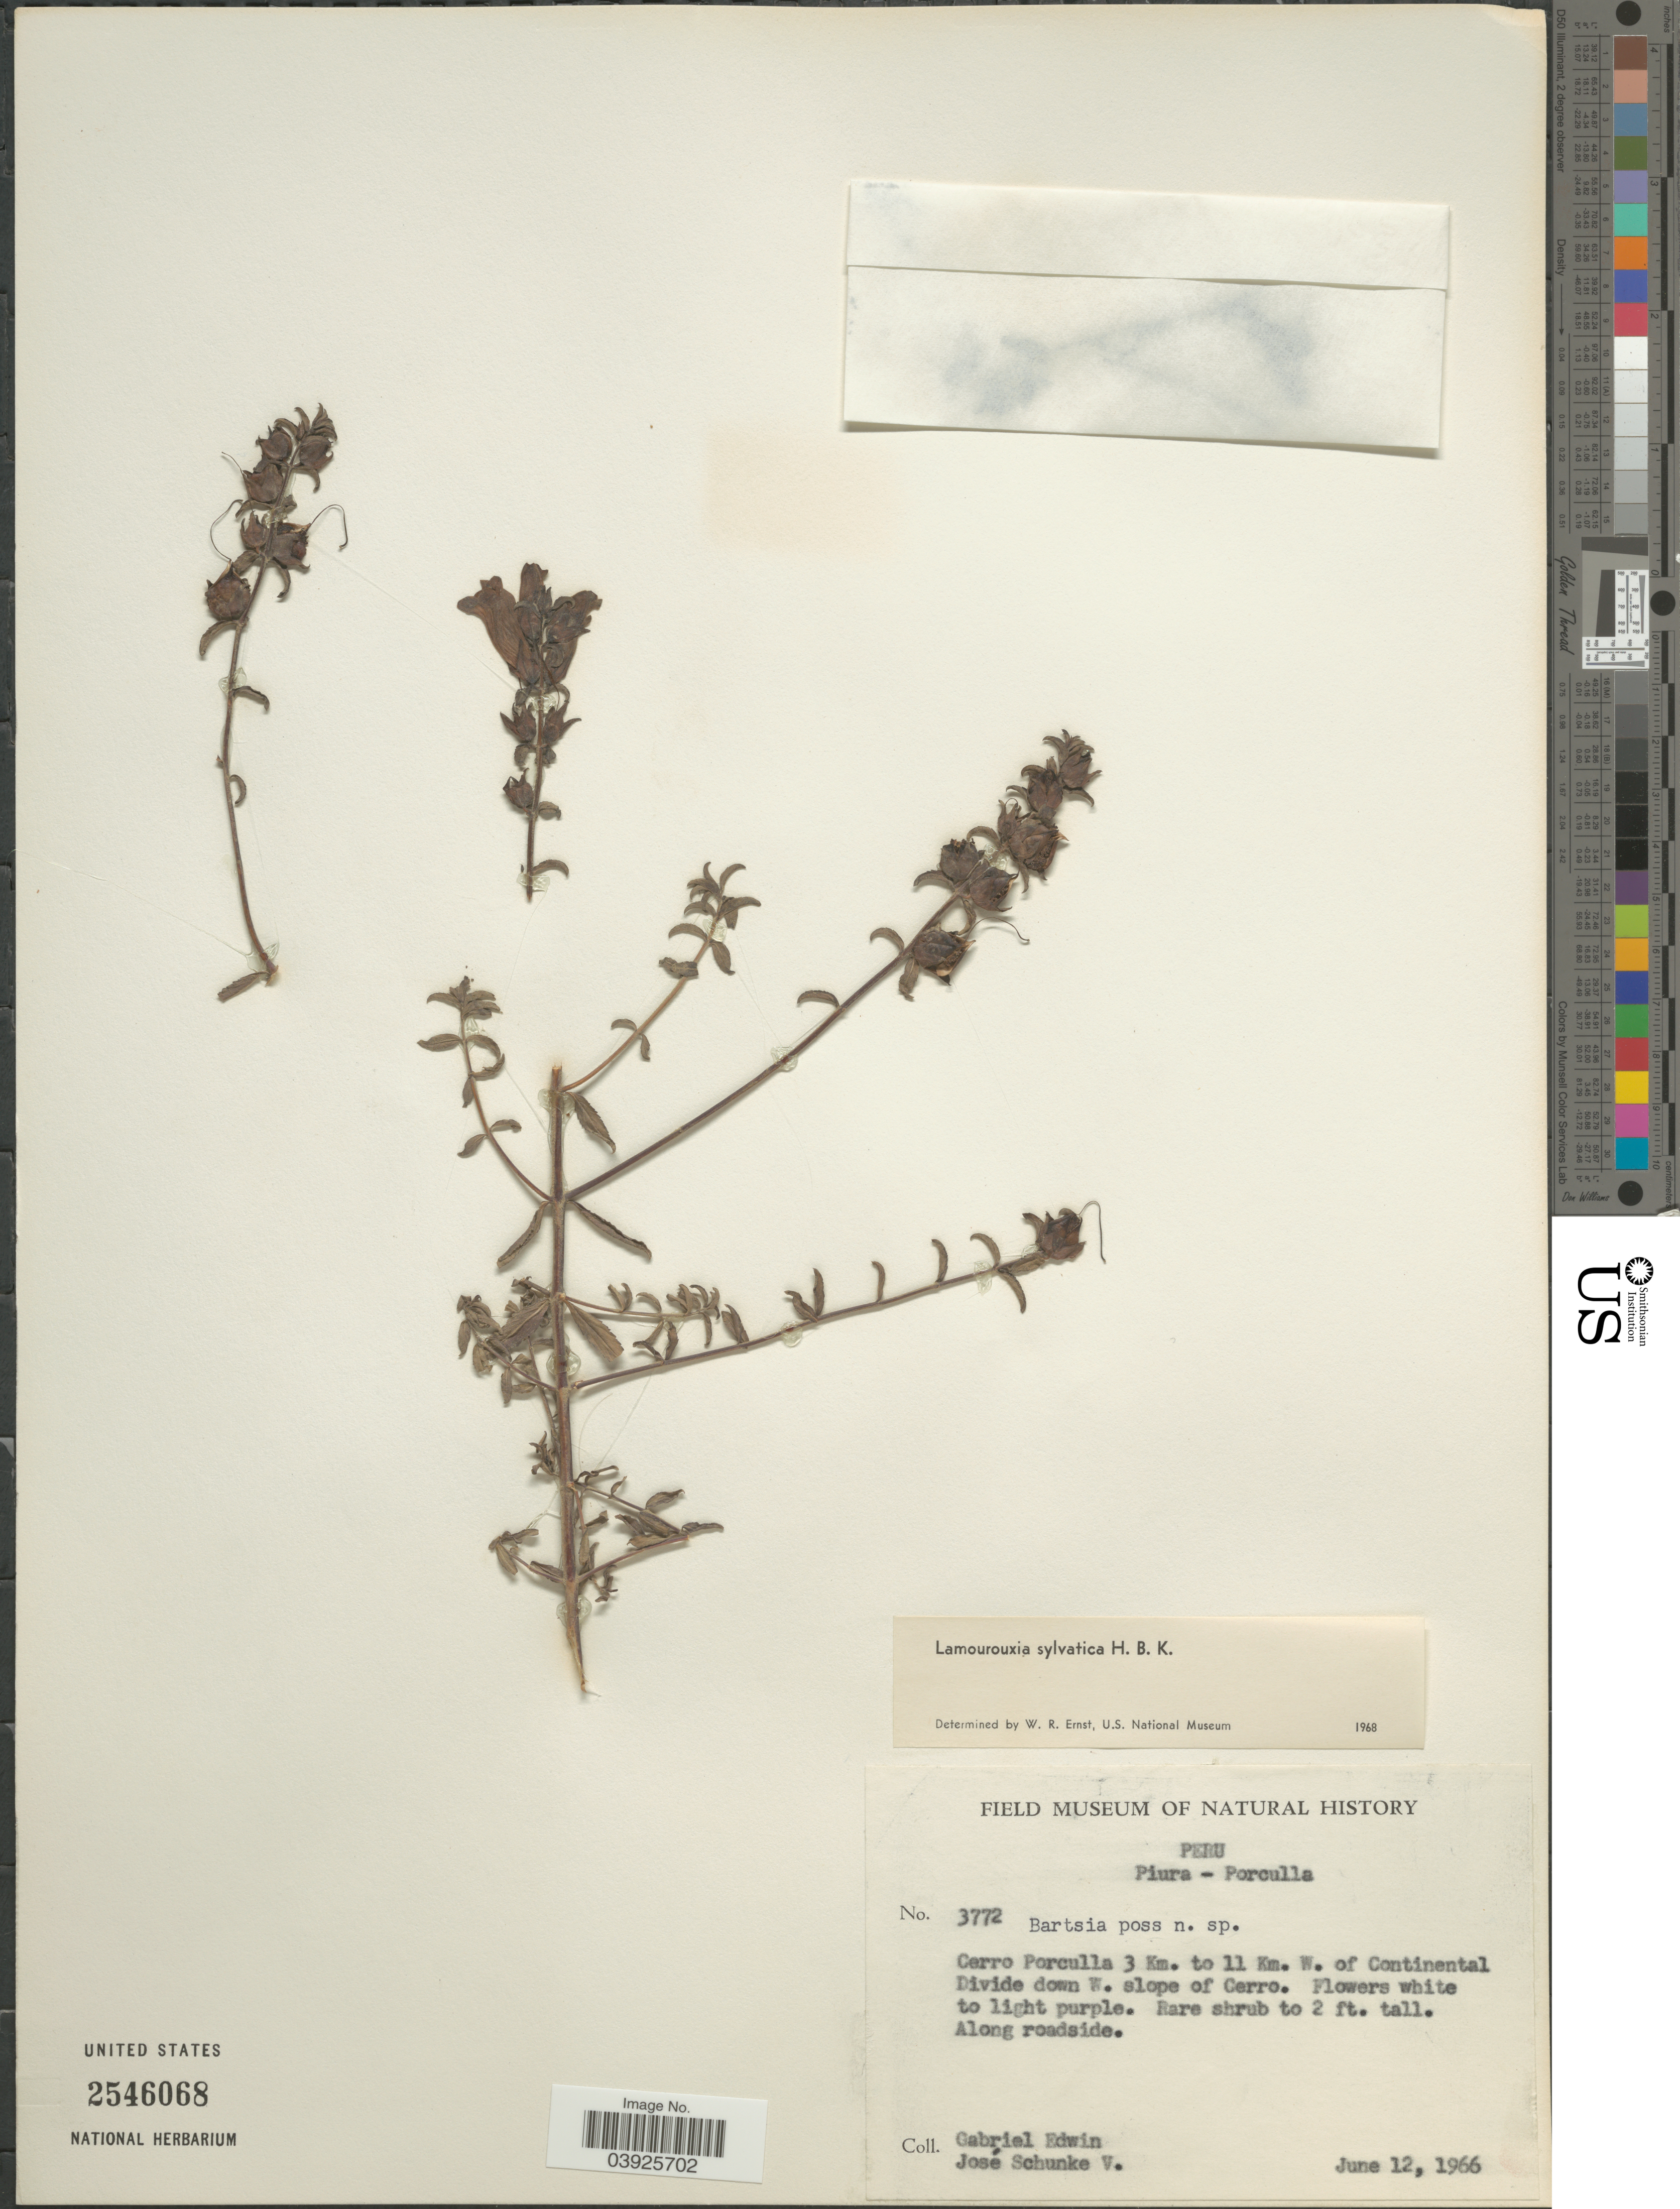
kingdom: Plantae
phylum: Tracheophyta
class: Magnoliopsida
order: Lamiales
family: Orobanchaceae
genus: Lamourouxia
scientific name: Lamourouxia sylvatica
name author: Kunth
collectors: G. Edwin & J. Schunke Vigo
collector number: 3772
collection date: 1966-06-12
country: Peru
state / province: Piura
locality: Porculla. Cerro Porculla 3 Km. to 11 Km. W. of Continental Divide down W. slope of Cerro.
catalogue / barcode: US 2546068